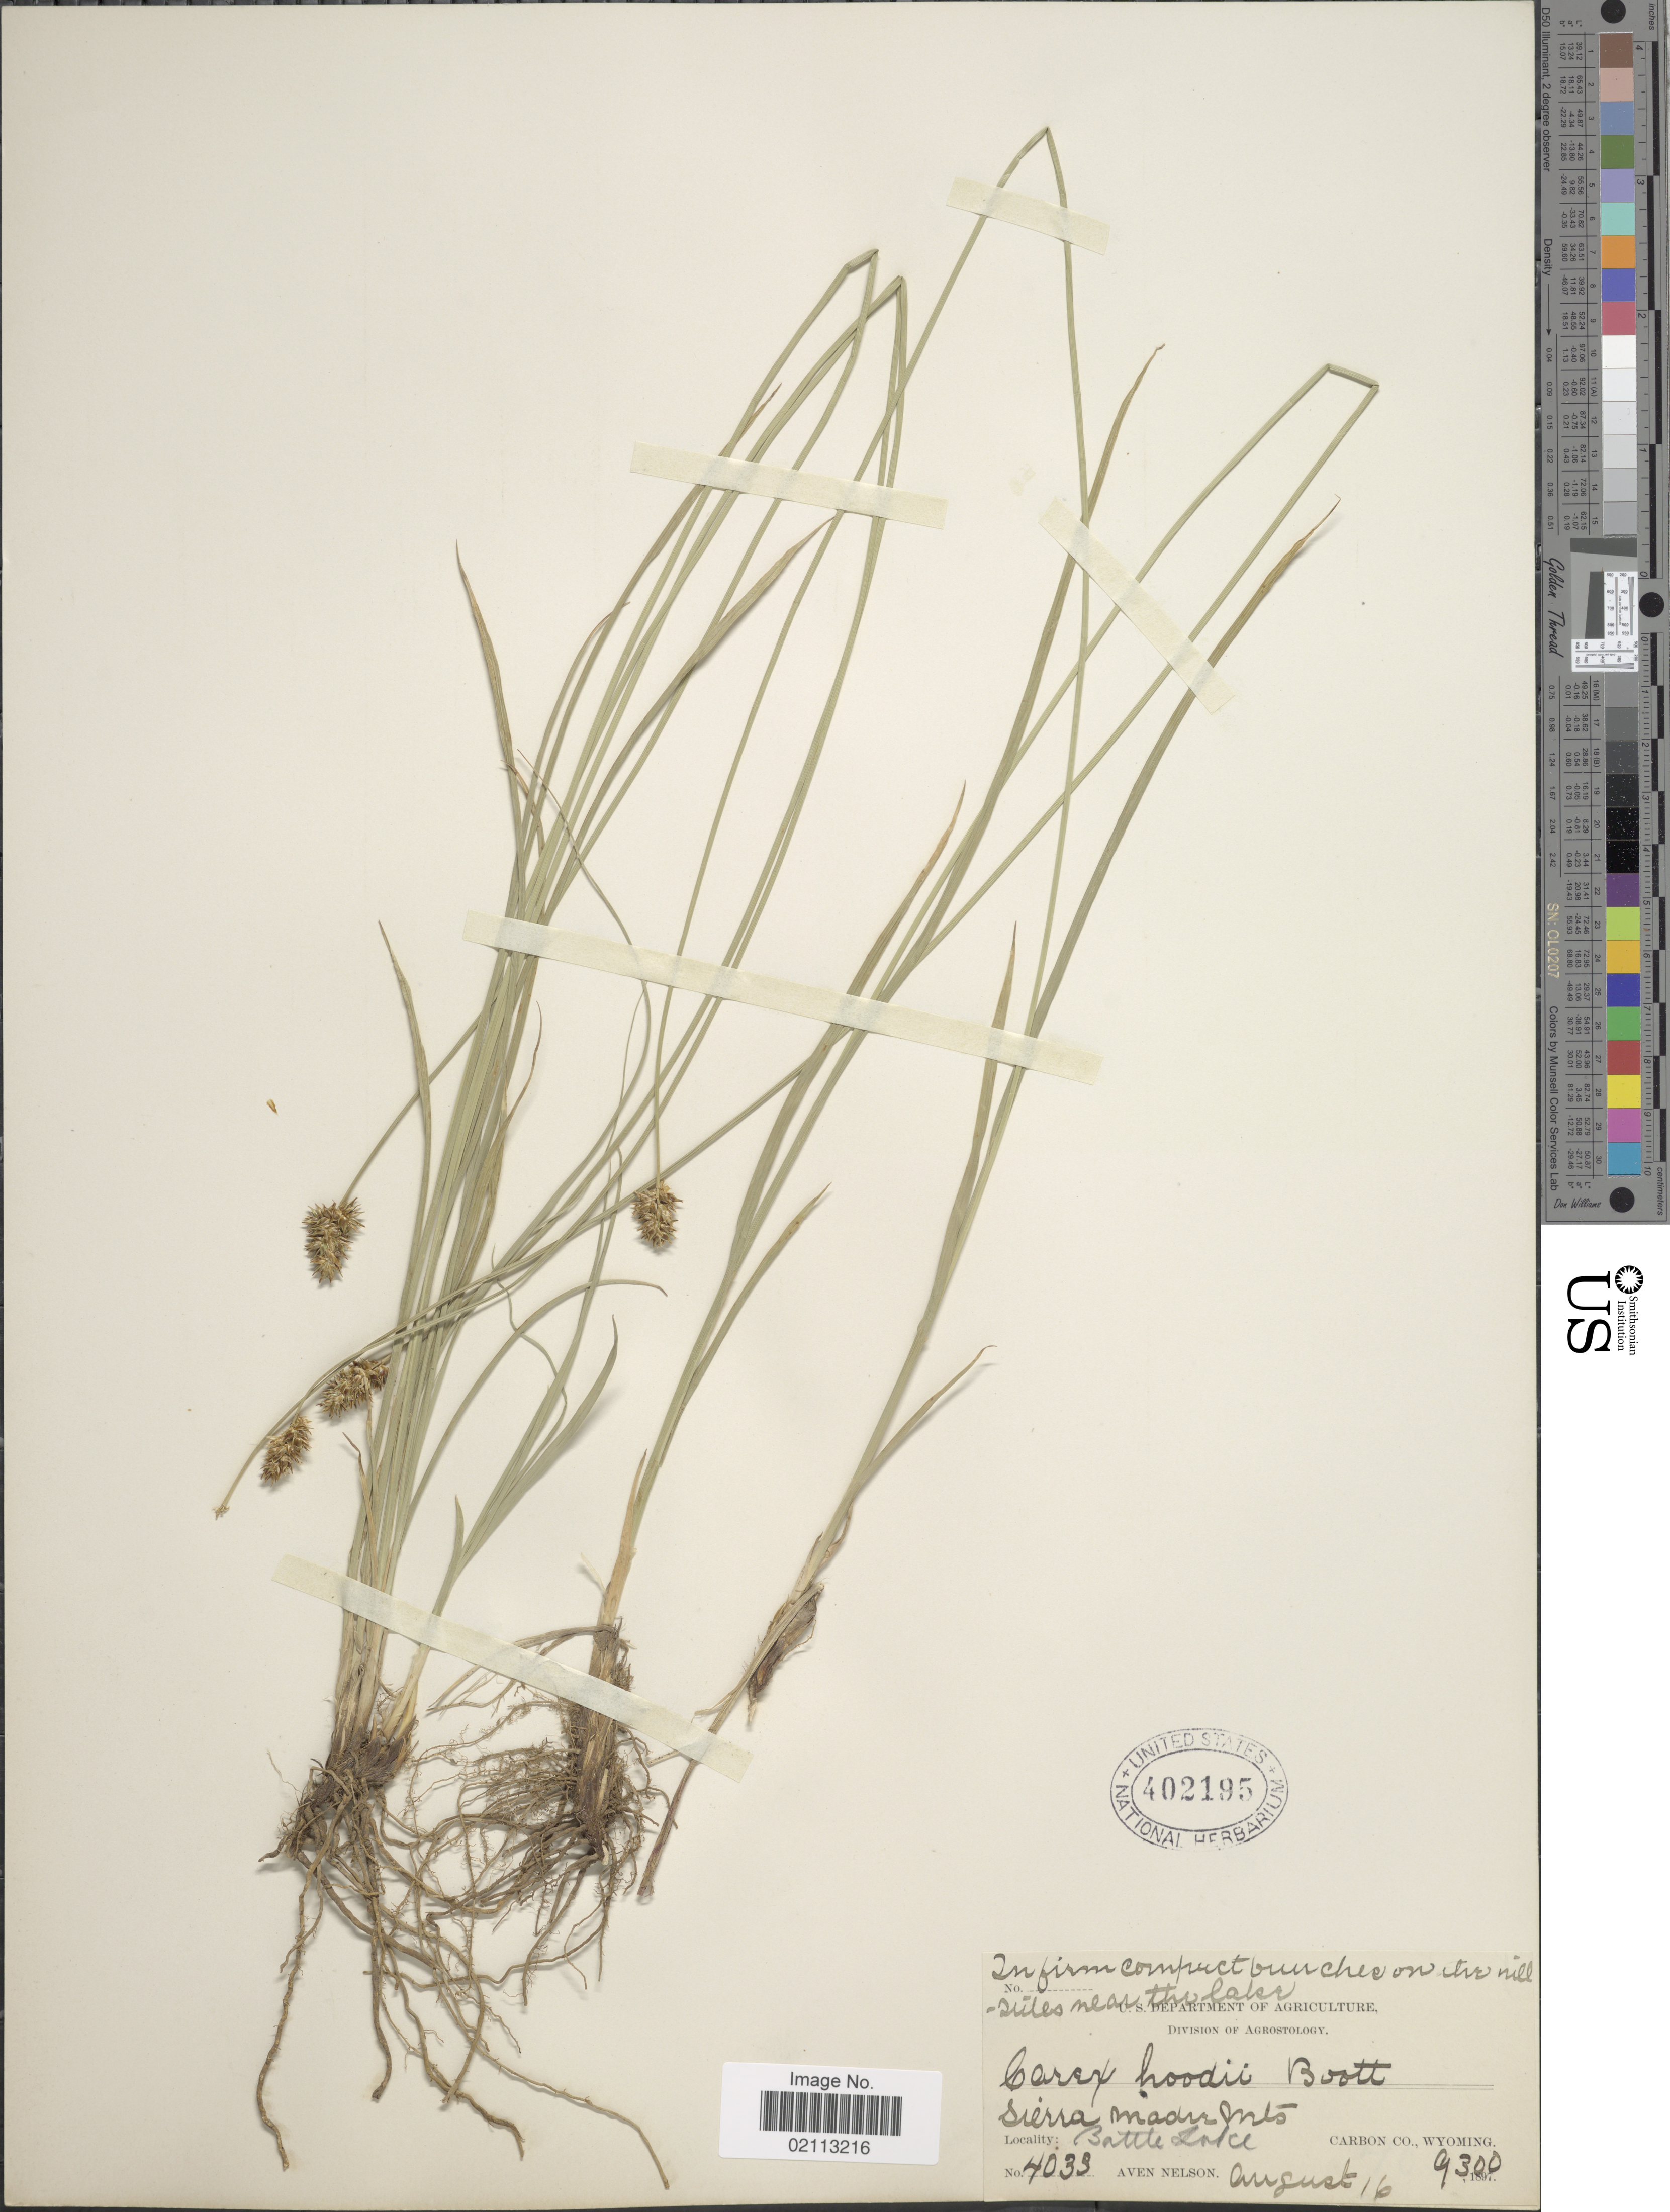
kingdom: Plantae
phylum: Tracheophyta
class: Liliopsida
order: Poales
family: Cyperaceae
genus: Carex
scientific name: Carex hoodii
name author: Boott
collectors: A. Nelson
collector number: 4033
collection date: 1897-08-16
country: United States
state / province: Wyoming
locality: Sierra Madre Mts. Battle lake. Carbon Co.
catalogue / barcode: US 402195